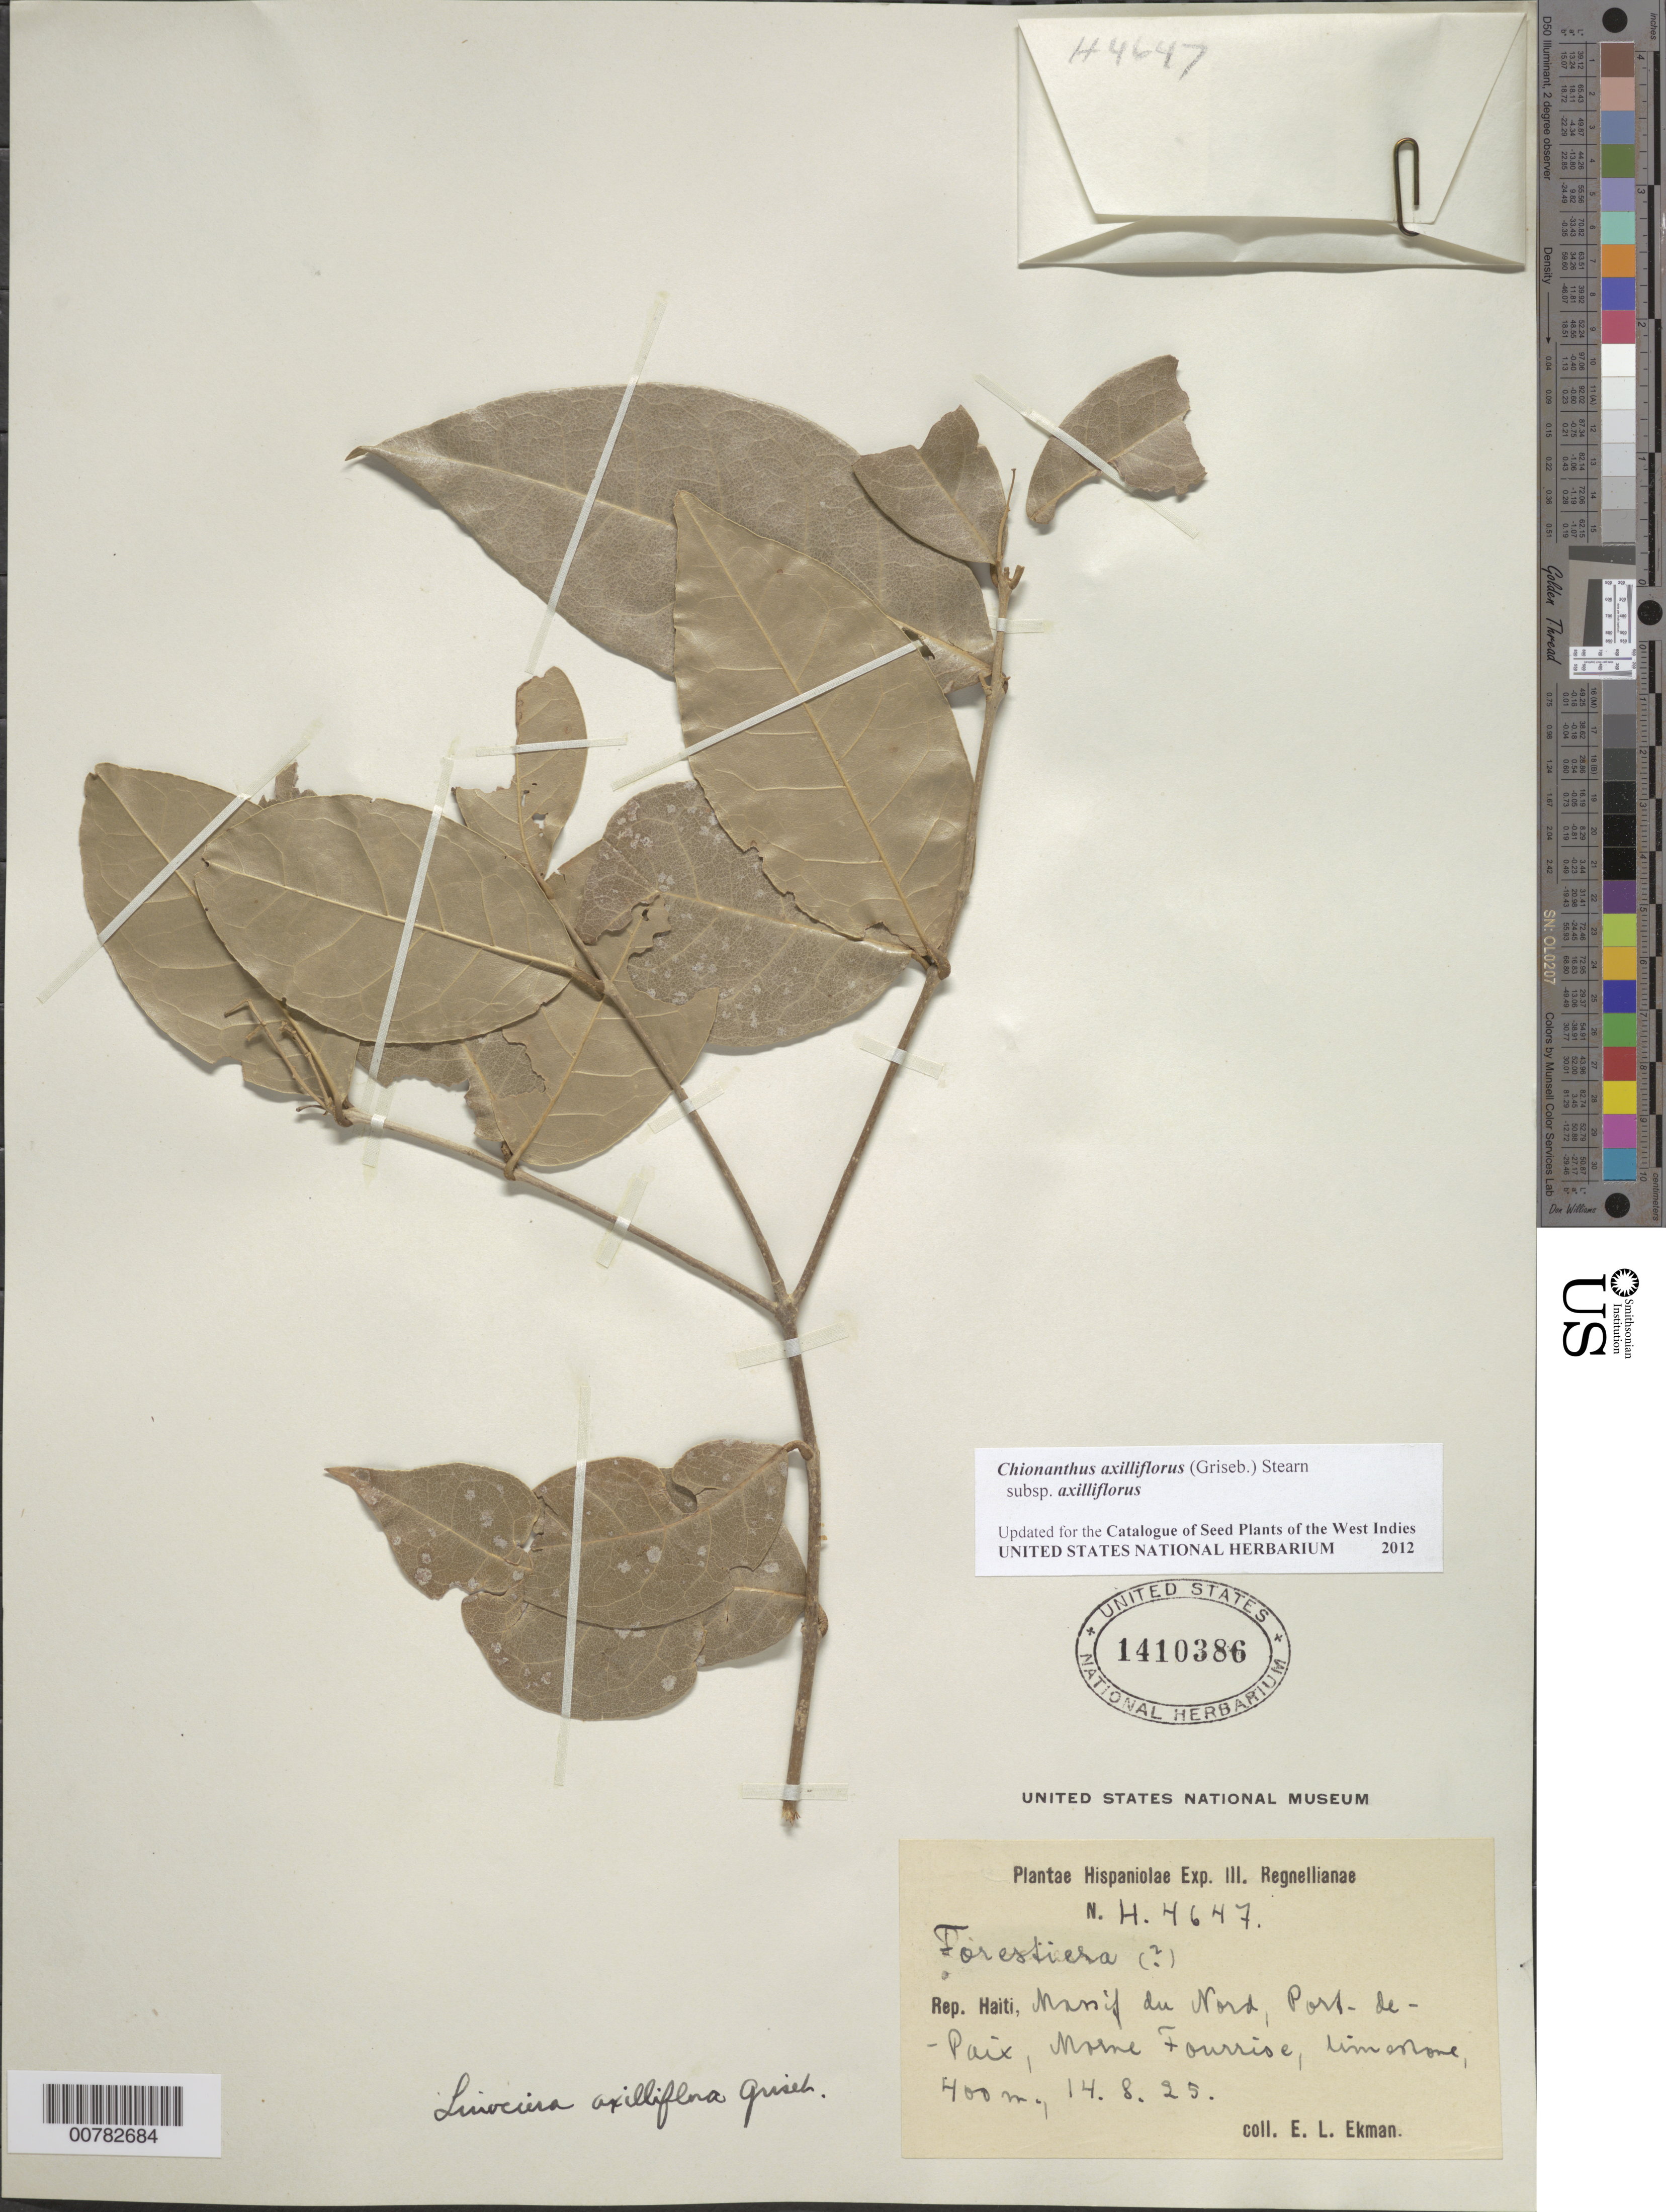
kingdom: Plantae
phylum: Tracheophyta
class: Magnoliopsida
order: Lamiales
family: Oleaceae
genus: Chionanthus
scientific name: Chionanthus axilliflorus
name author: (Griseb.) Stearn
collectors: E. L. Ekman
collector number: H 4647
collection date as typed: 14 Aug 1925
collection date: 1925-08-14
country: Haiti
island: Hispaniola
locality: Morne Fourrise, Port-de-Paix, Massif du Nord.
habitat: Limestone.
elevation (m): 400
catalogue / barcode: US 1410386